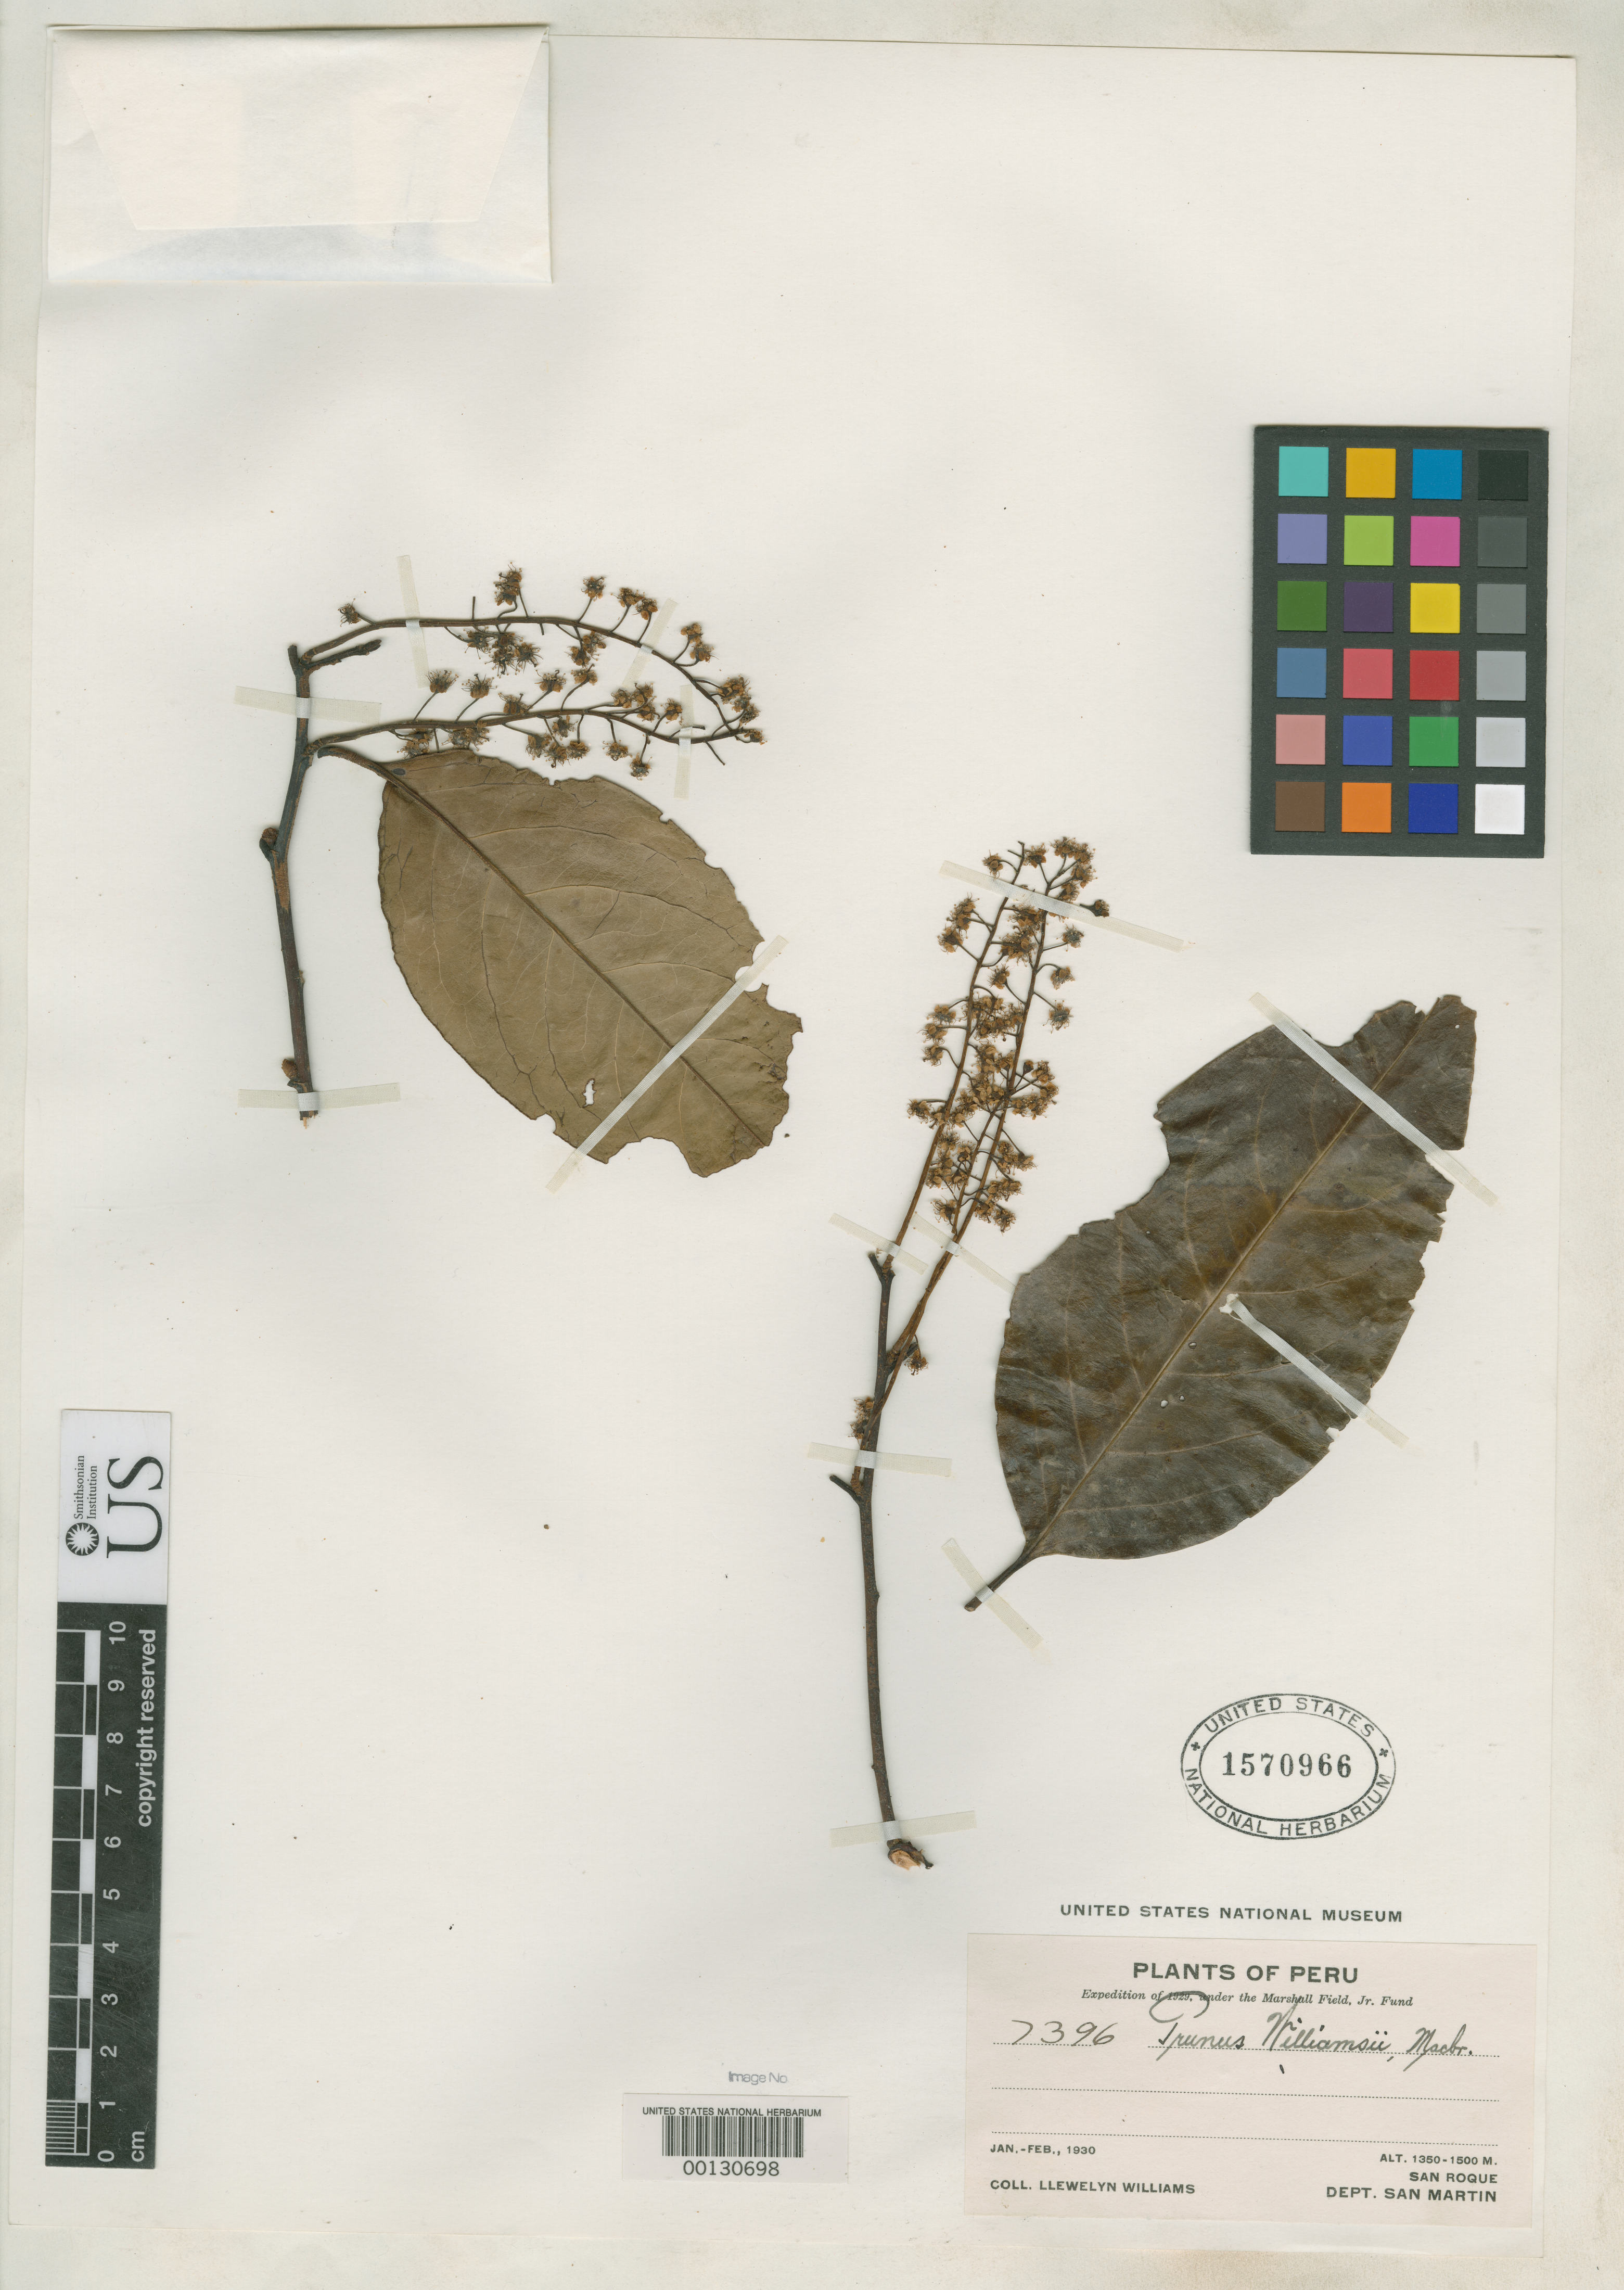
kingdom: Plantae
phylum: Tracheophyta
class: Magnoliopsida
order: Rosales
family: Rosaceae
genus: Prunus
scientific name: Prunus williamsii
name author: J.F. Macbr.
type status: Isotype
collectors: Ll. Williams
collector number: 7396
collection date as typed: Jan 1930 to -- Feb 1930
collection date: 1930-01/1930-02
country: Peru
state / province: San Martín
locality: San Roque.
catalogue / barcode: US 1570966